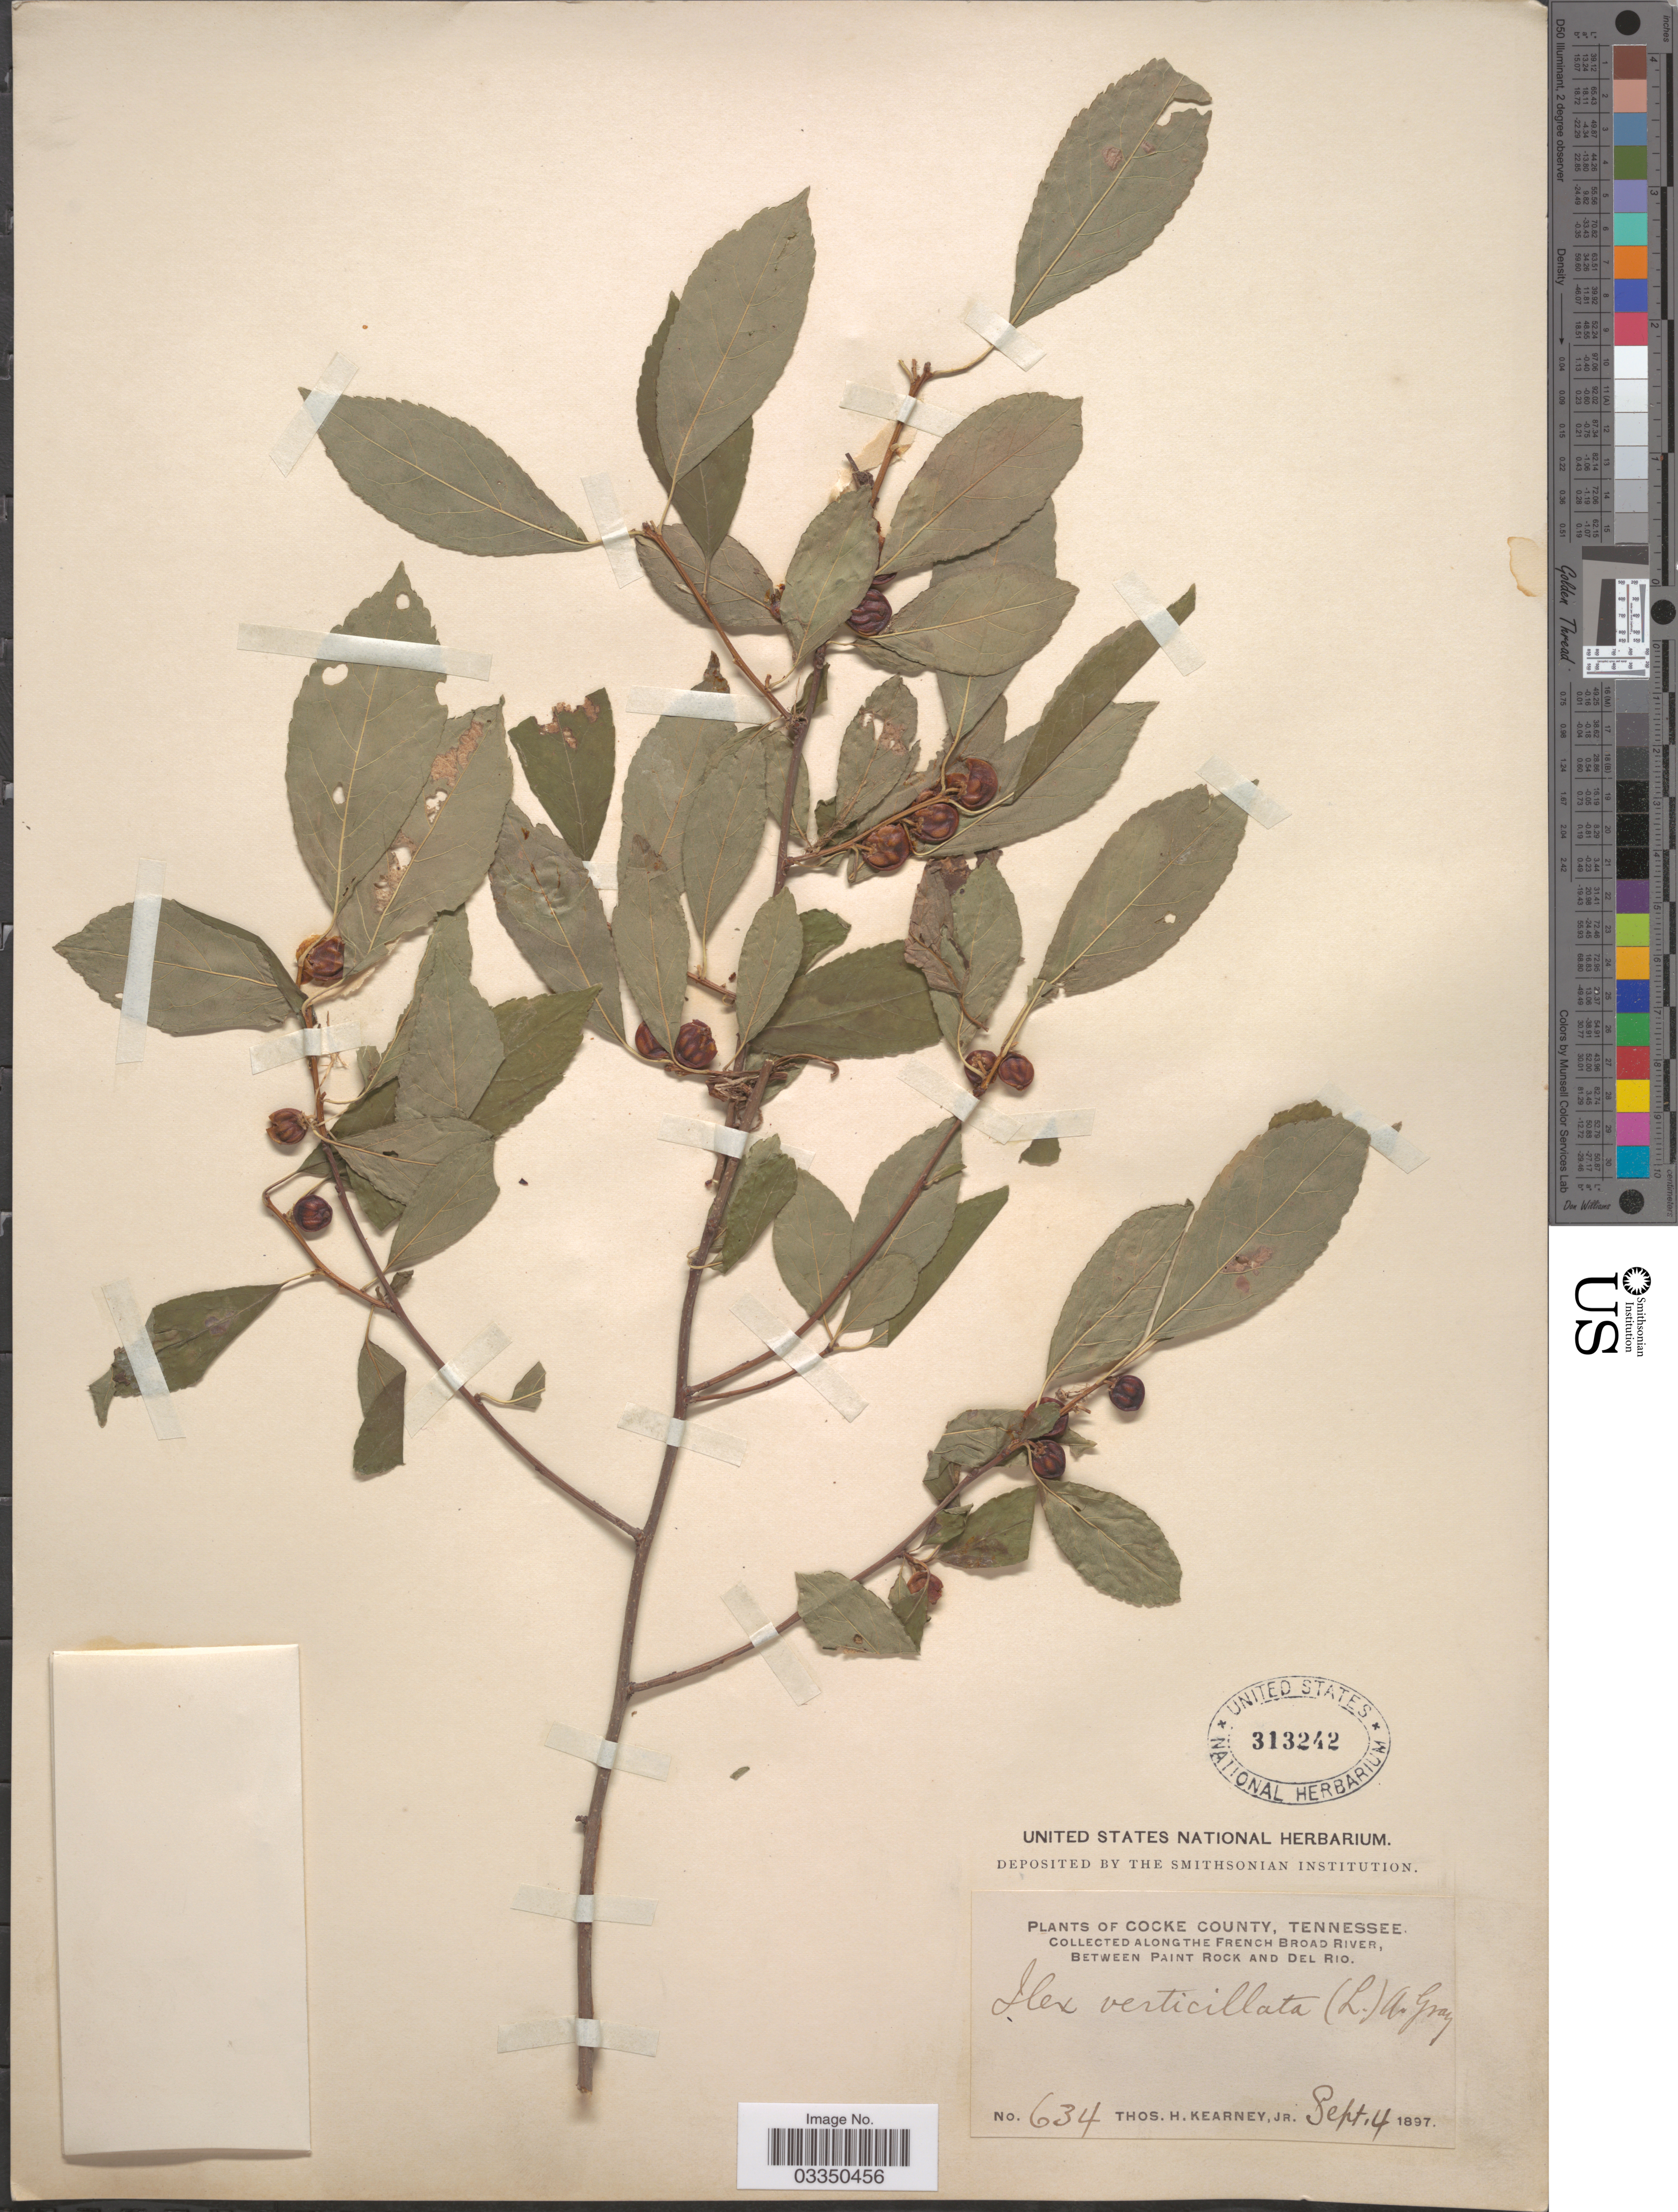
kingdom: Plantae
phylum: Tracheophyta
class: Magnoliopsida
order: Aquifoliales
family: Aquifoliaceae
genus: Ilex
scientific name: Ilex verticillata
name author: (L.) A. Gray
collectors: T. H. Kearney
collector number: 634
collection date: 1897-09-04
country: United States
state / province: Tennessee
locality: Cocke County. Along the French Broad River, between Paint Rock and Del Rio.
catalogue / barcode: US 313242